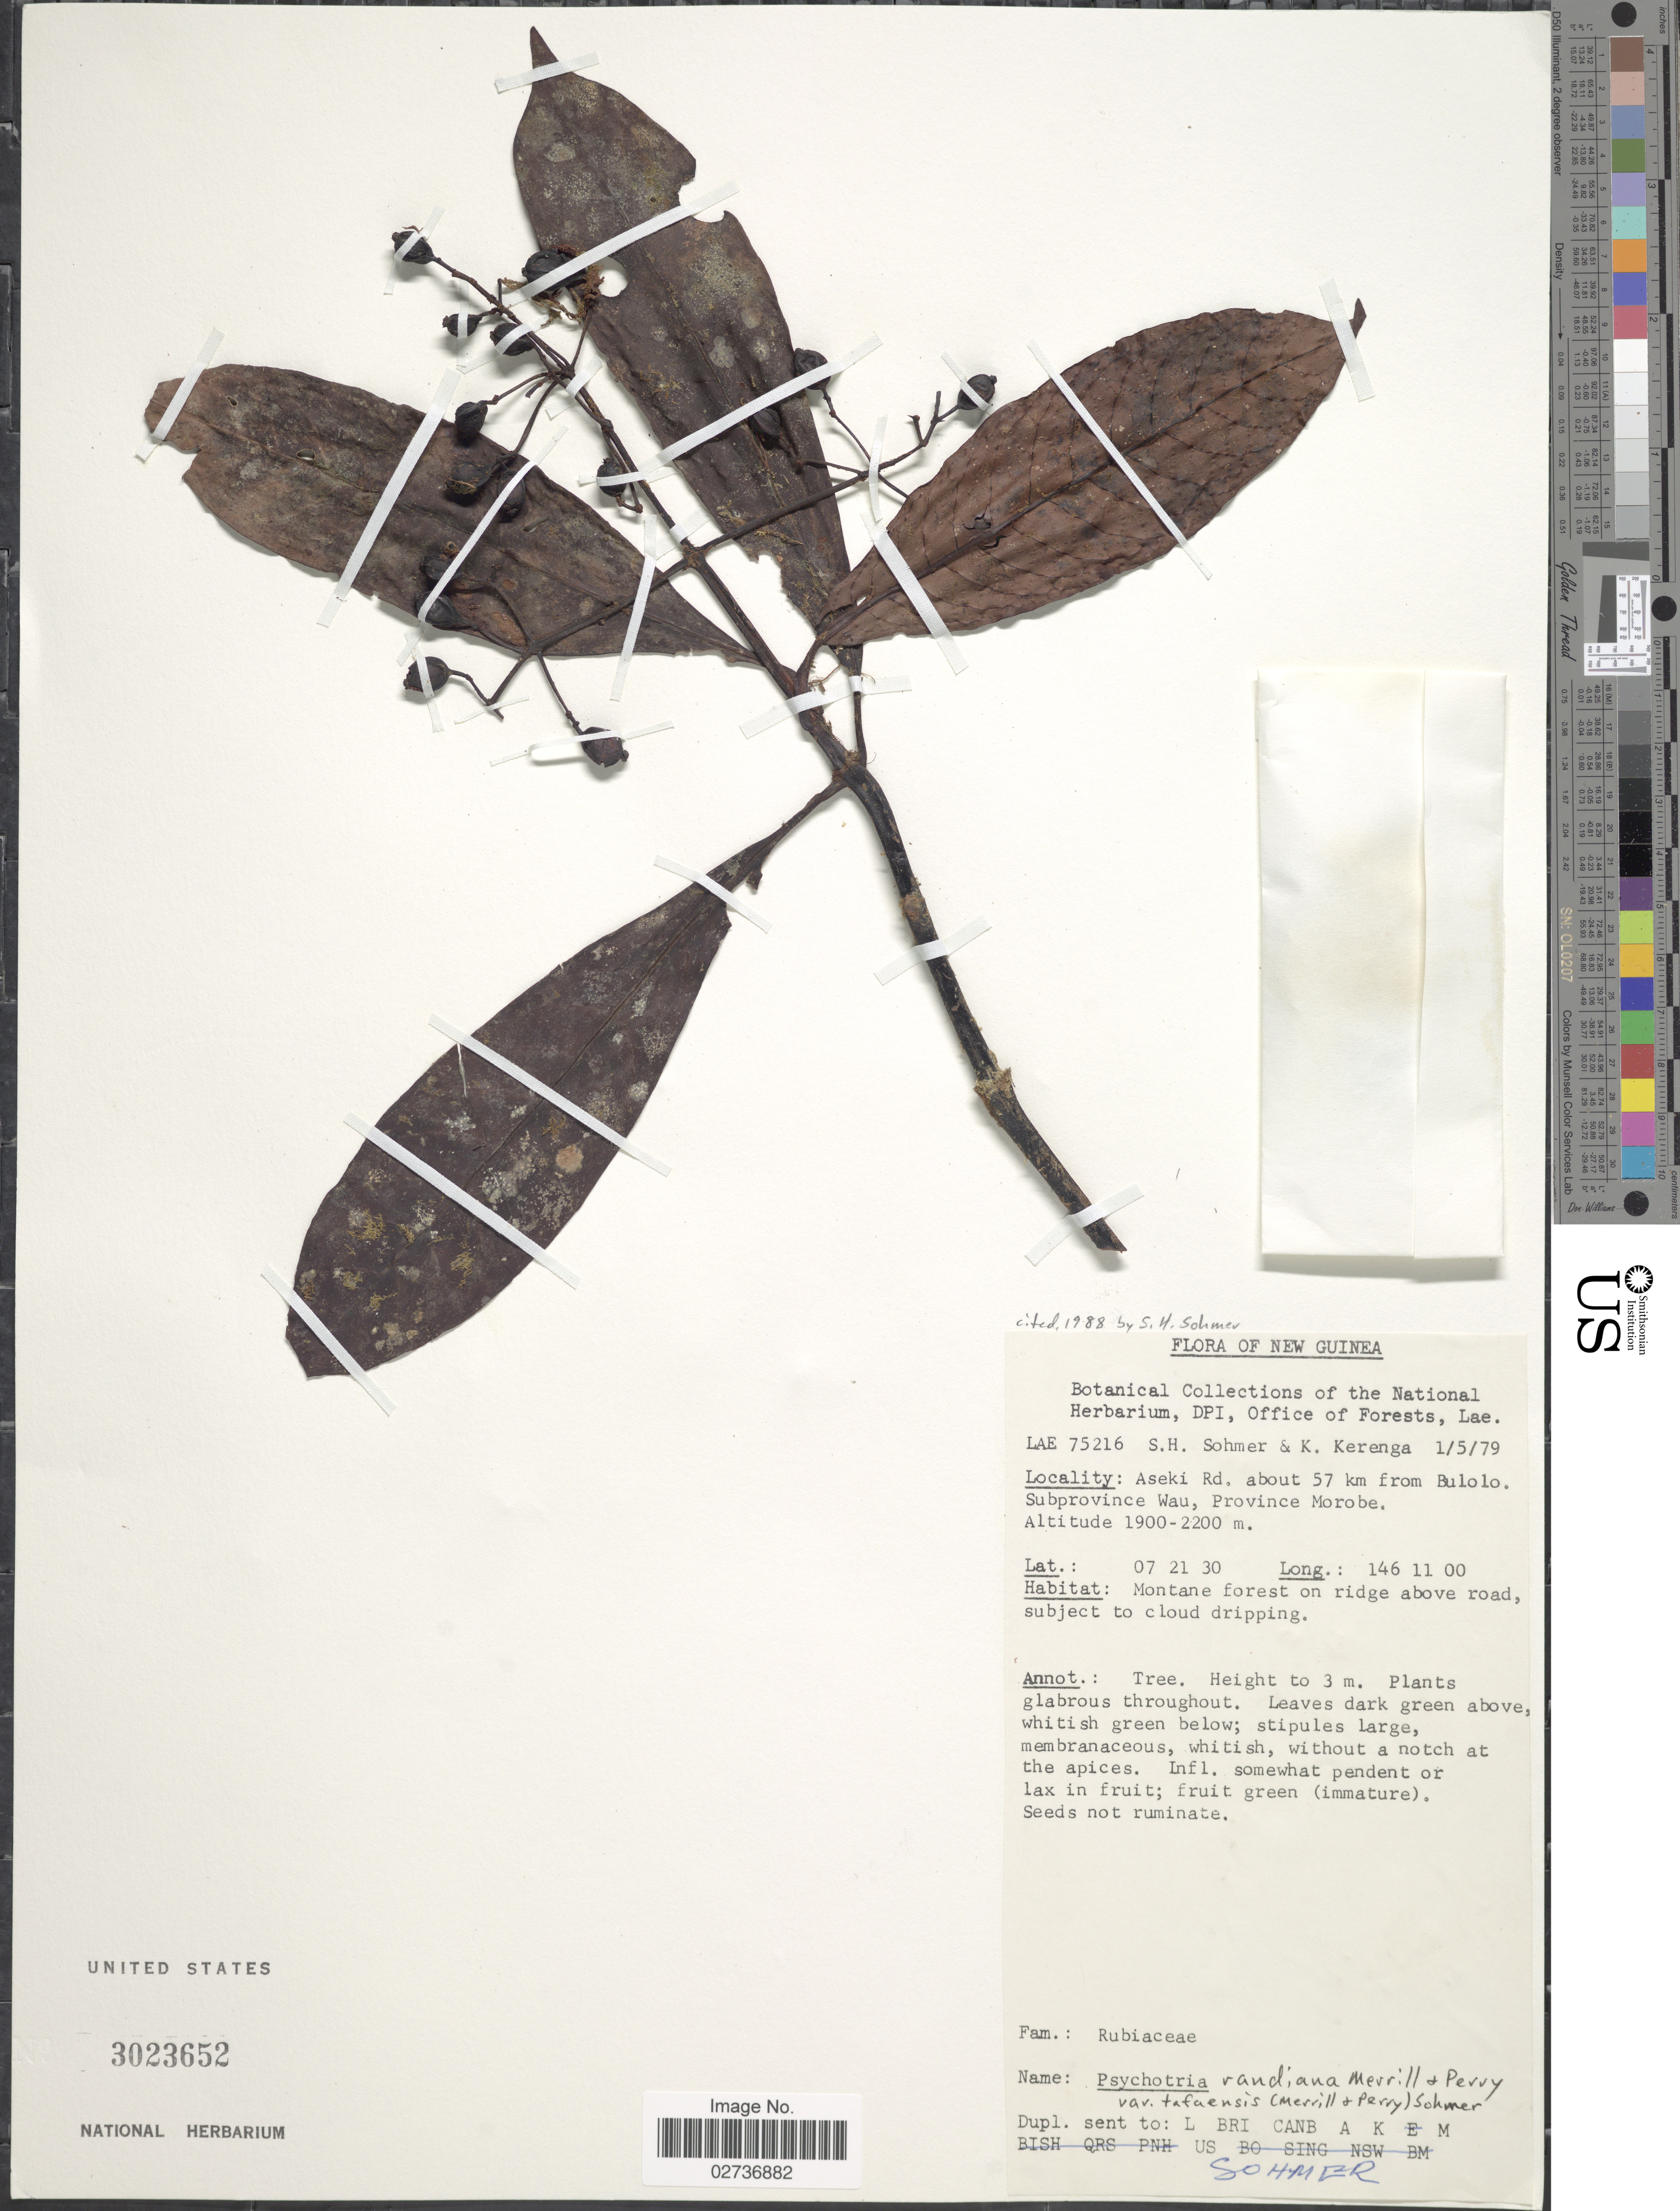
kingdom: Plantae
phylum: Tracheophyta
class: Magnoliopsida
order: Gentianales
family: Rubiaceae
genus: Psychotria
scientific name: Psychotria randiana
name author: Merr. & L.M. Perry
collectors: S. H. Sohmer & K. Kerenga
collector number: LAE75216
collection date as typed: Transcribed d/m/y: 1/5/79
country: Papua New Guinea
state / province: Morobe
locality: New Guinea. Aseki Rd, about 57 km from Bulolo. Subprovince Wau, Province Morobe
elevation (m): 1900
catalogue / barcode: US 3023652